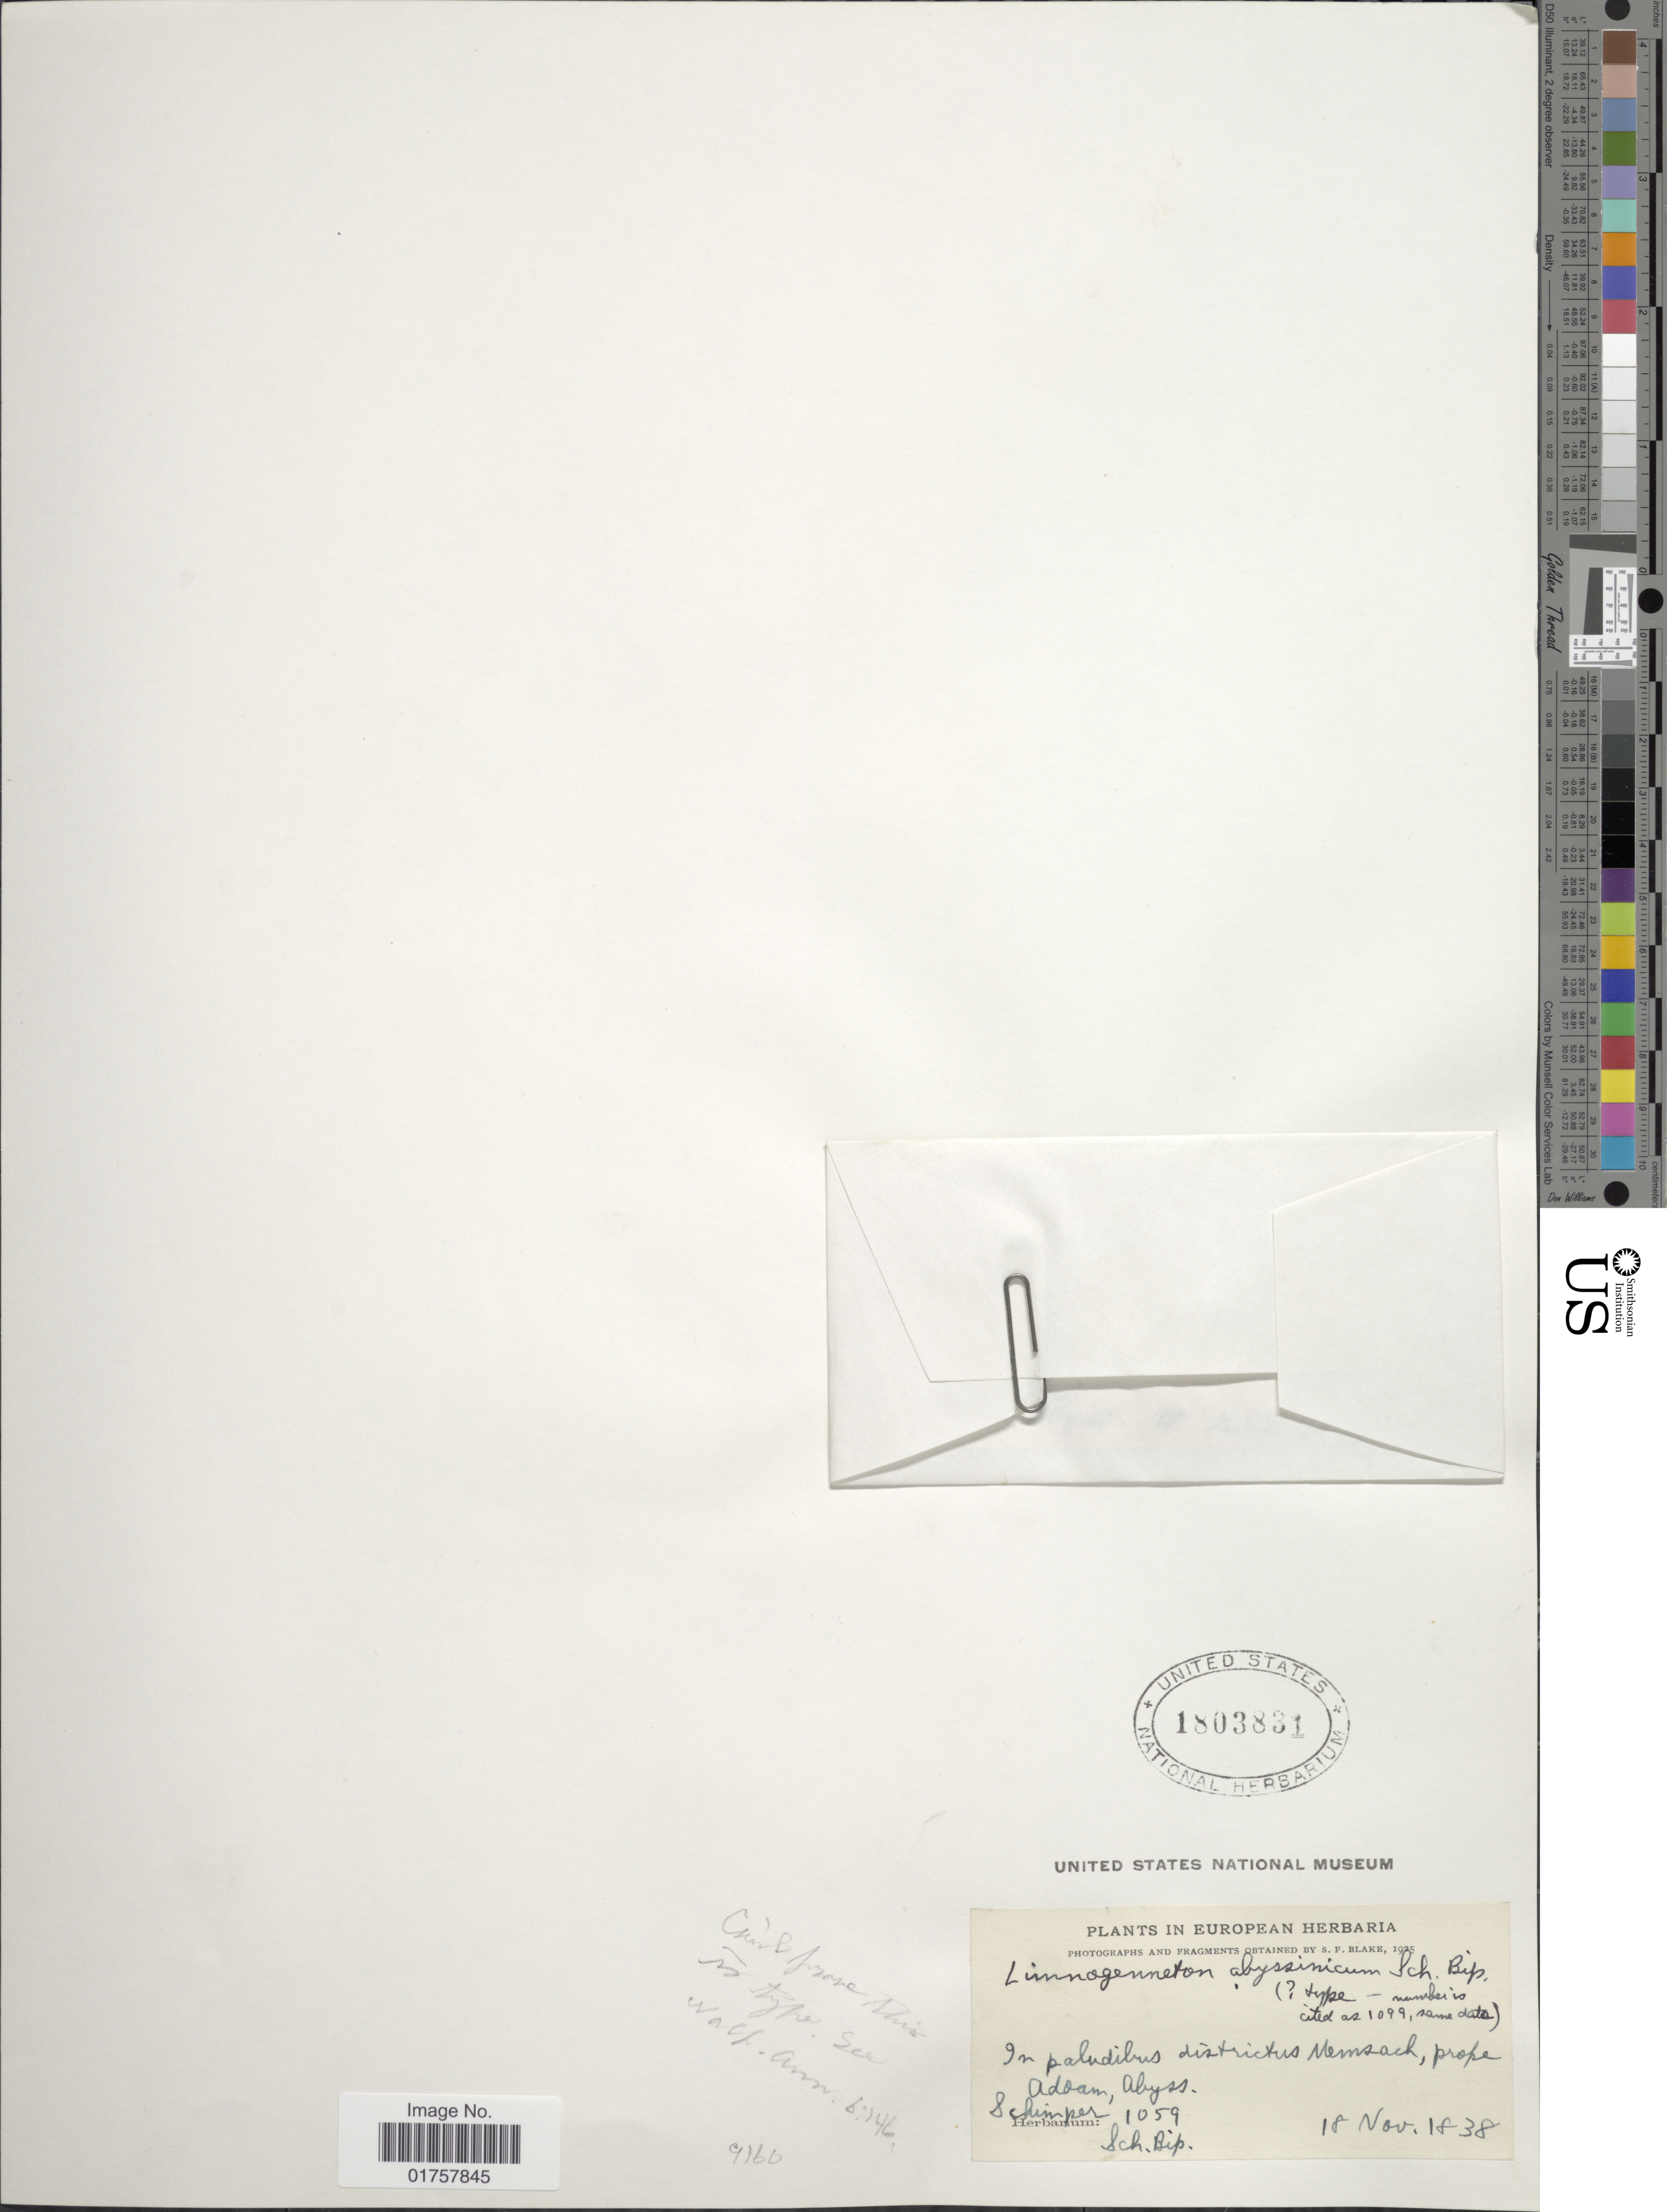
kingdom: Plantae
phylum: Tracheophyta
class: Magnoliopsida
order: Asterales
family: Asteraceae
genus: Sigesbeckia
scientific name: Sigesbeckia abyssinica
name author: (Sch. Bip.) Oliv.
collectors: -. Schimper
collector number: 1059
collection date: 1838-11-18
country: Eritrea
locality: In paludibus districtus Memsach, prope Adoam, Abyss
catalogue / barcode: US 1803831